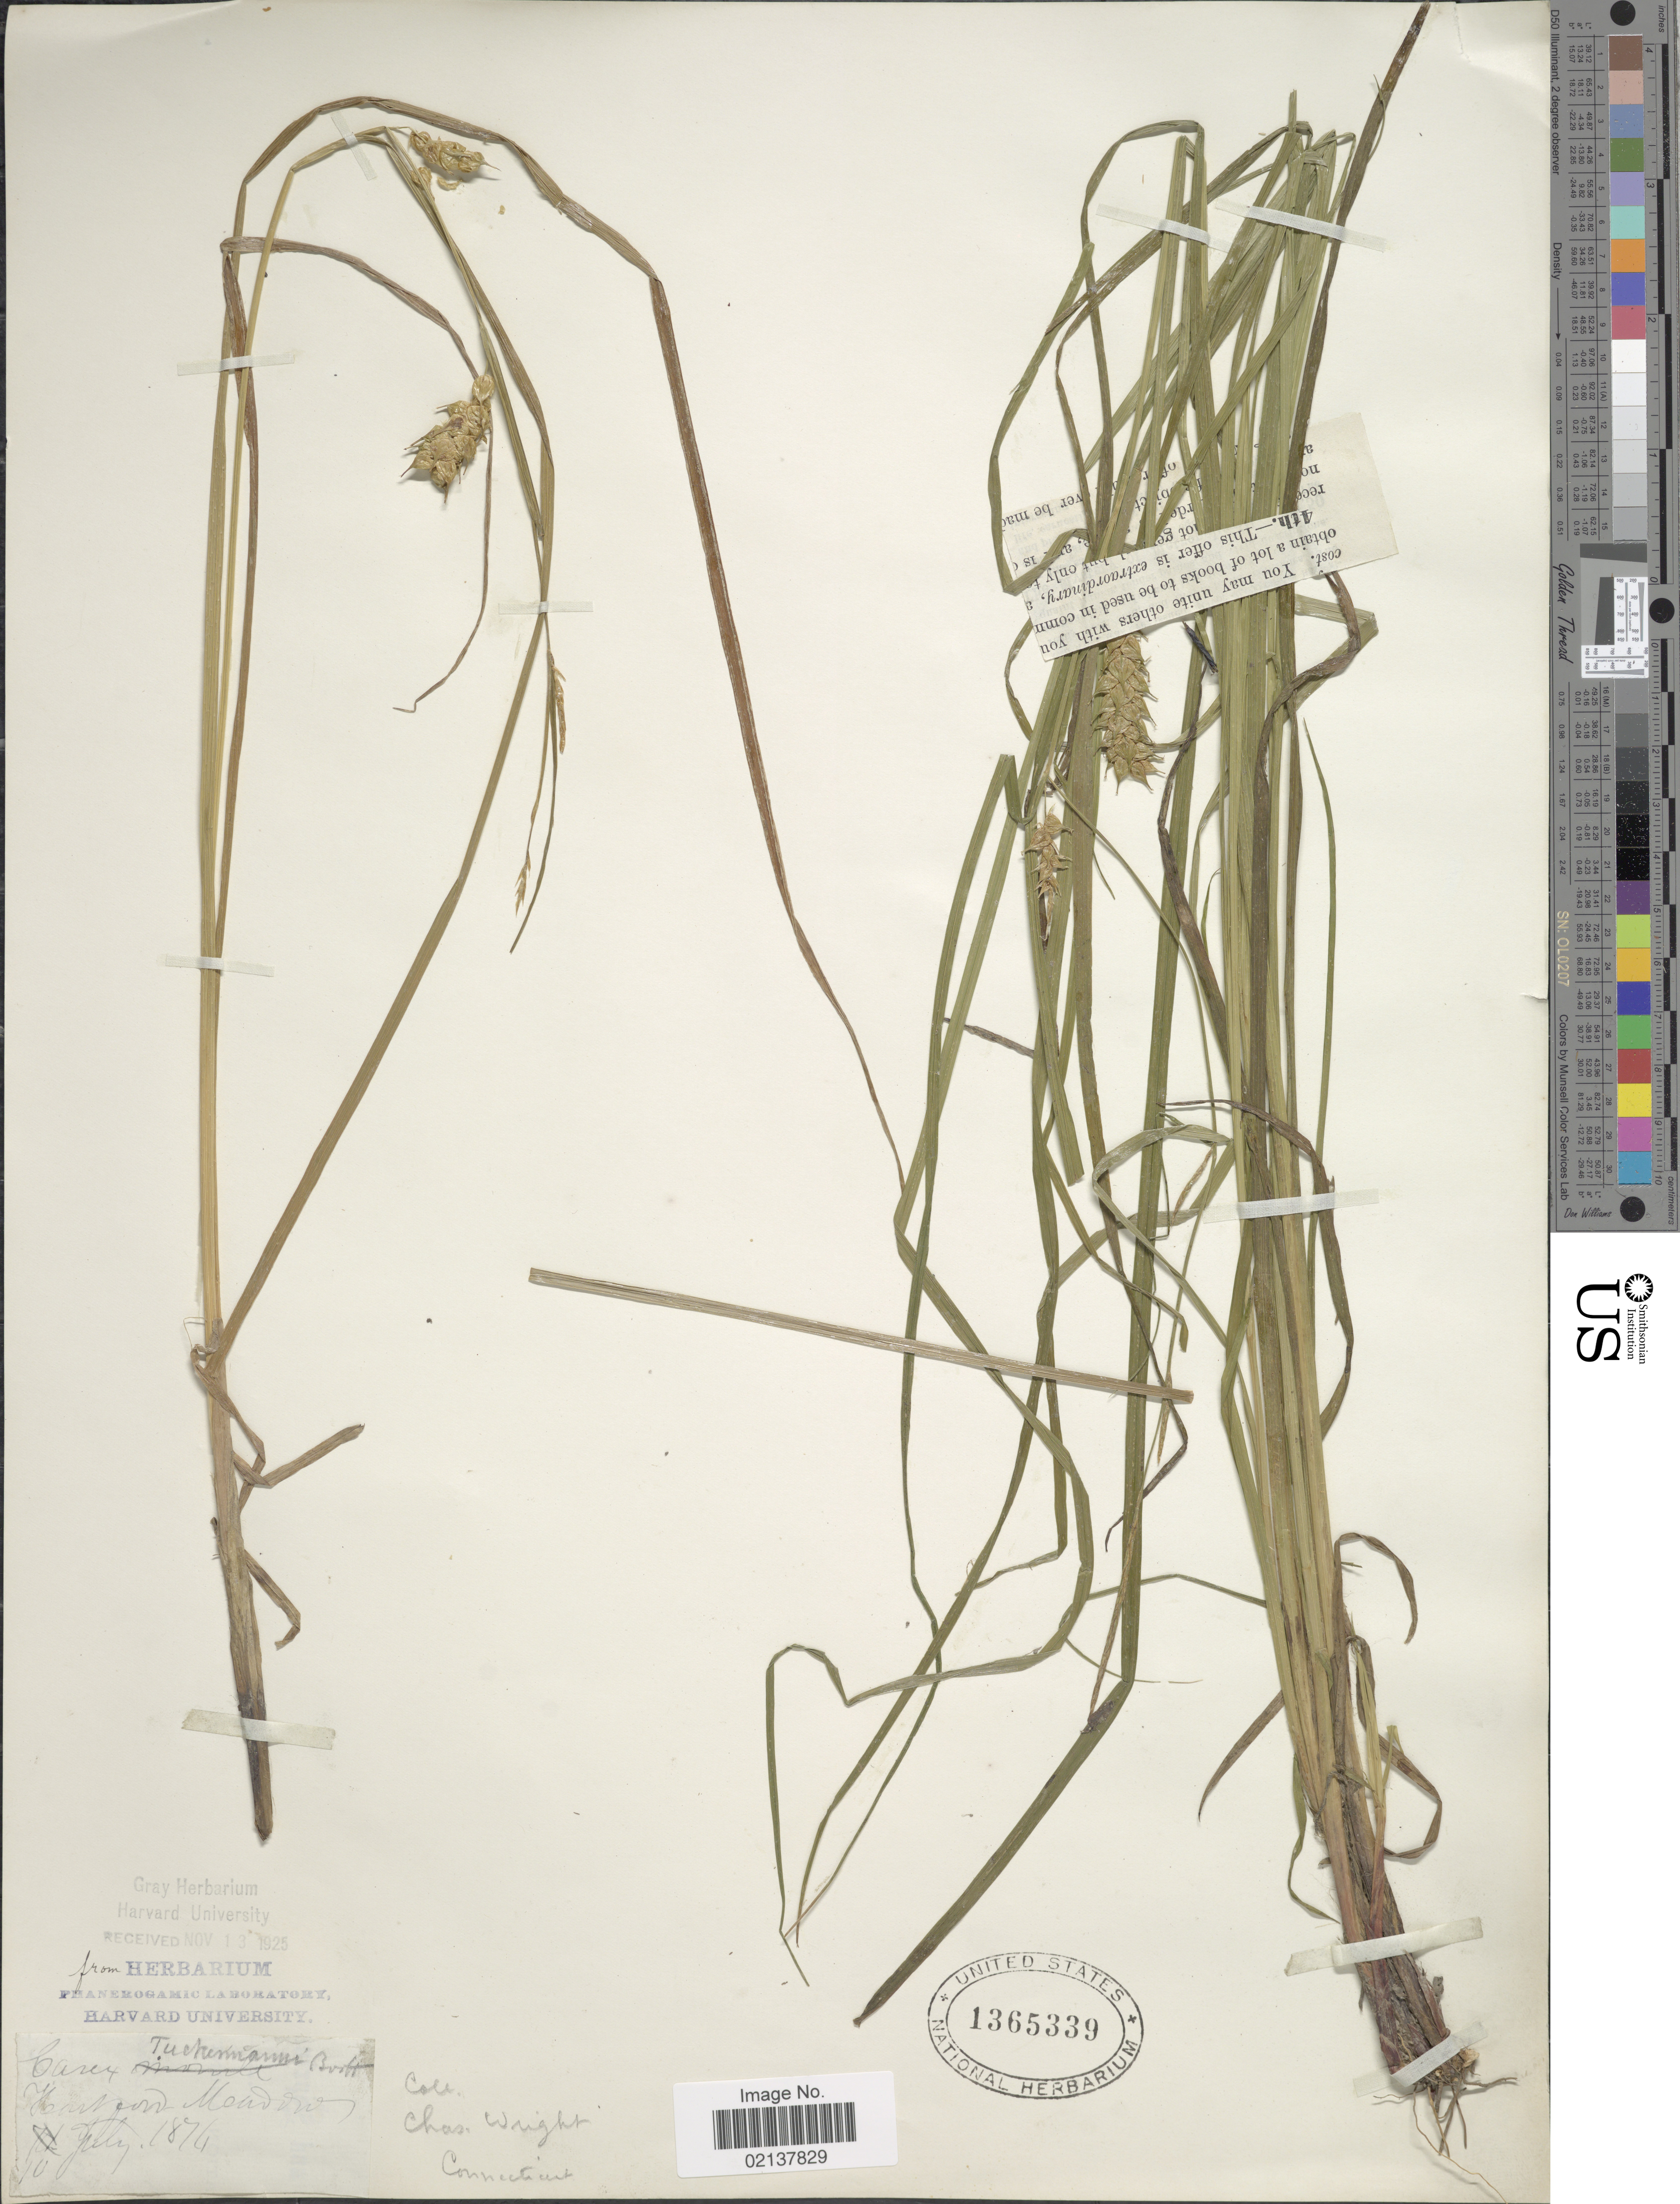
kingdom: Plantae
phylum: Tracheophyta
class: Liliopsida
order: Poales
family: Cyperaceae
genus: Carex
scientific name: Carex tuckermanii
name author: Boott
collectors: C. Wright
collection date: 1874-07-10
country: United States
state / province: Connecticut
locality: Hartford Meadows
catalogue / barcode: US 1365339